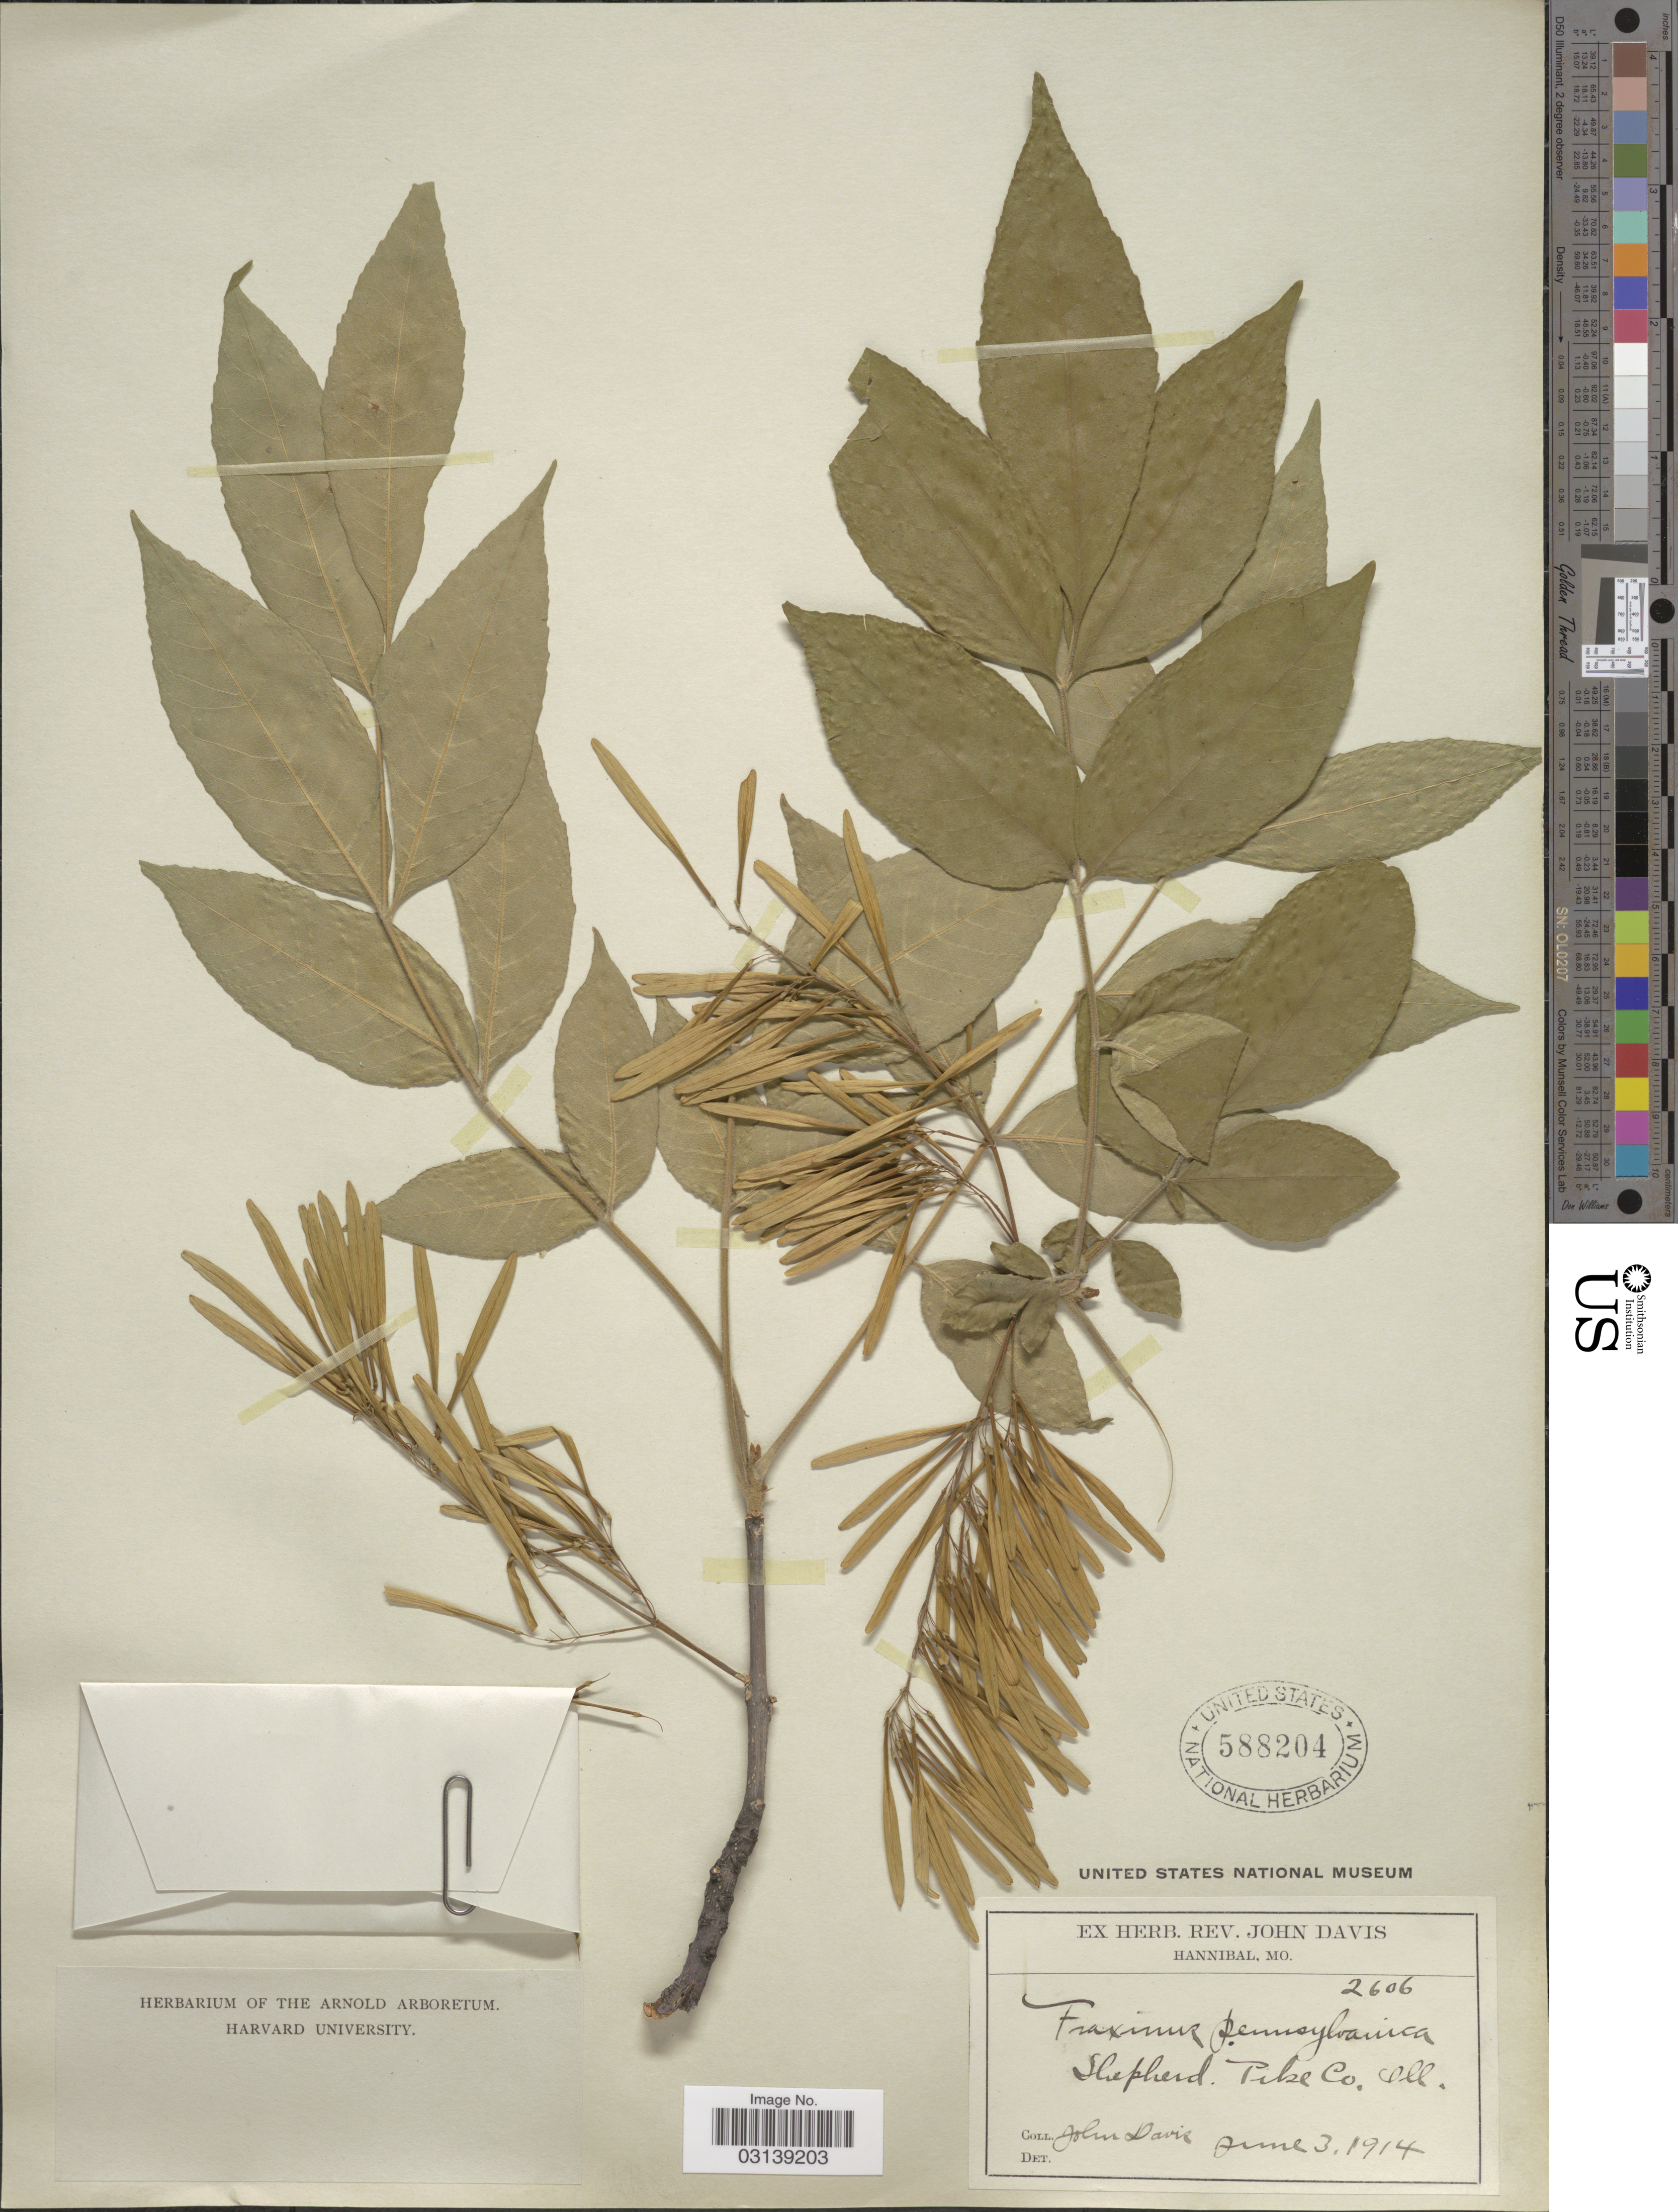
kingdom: Plantae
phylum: Tracheophyta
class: Magnoliopsida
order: Lamiales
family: Oleaceae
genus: Fraxinus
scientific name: Fraxinus pennsylvanica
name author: Marshall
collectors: J. Davis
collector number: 2606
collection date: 1914-06-03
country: United States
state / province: Illinois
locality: Shepherd. Pike Co.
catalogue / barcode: US 588204